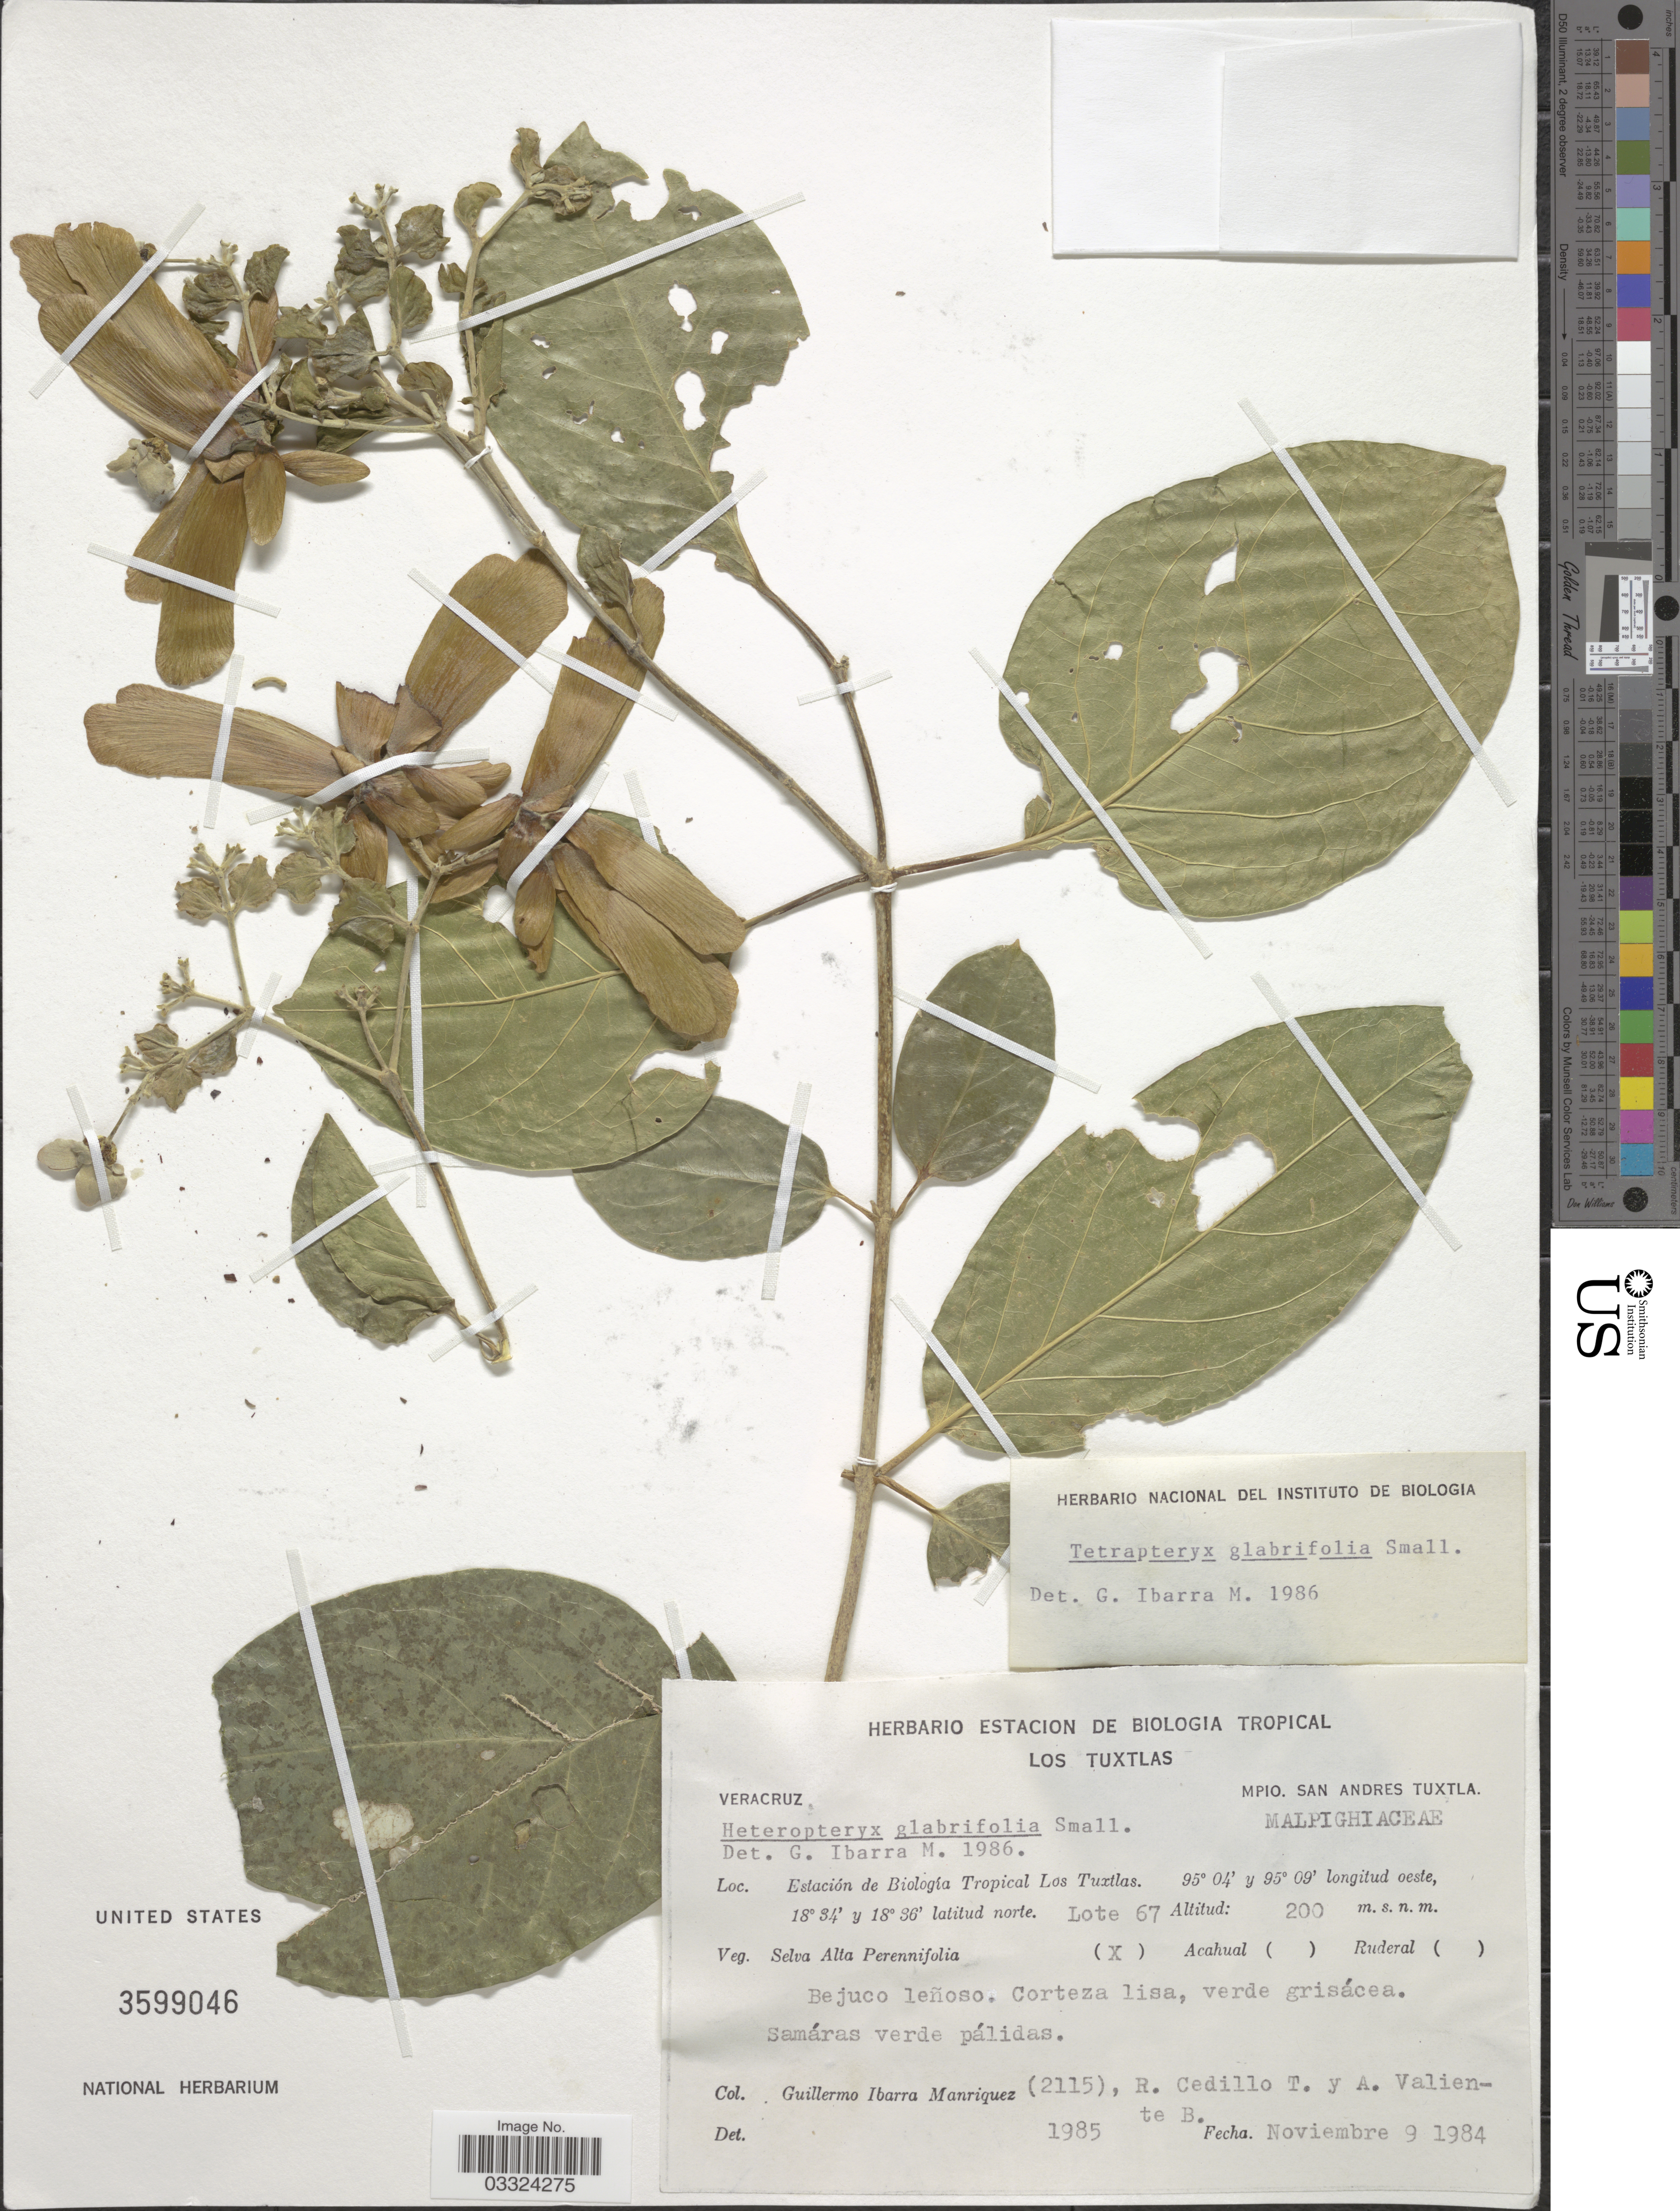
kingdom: Plantae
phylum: Tracheophyta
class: Magnoliopsida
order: Malpighiales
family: Malpighiaceae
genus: Tetrapterys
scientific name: Tetrapterys goudotiana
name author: Triana & Planch.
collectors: G. Ibarra M., R. CedilloT. & A. Valiente B.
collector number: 2115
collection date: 1984-11-09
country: Mexico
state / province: Veracruz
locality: Veracruz. Mpio. San Andres Tuxtla. Estación de Biología Tropical Los Tuxtlas. Lote 67.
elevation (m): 200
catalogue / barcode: US 3599046